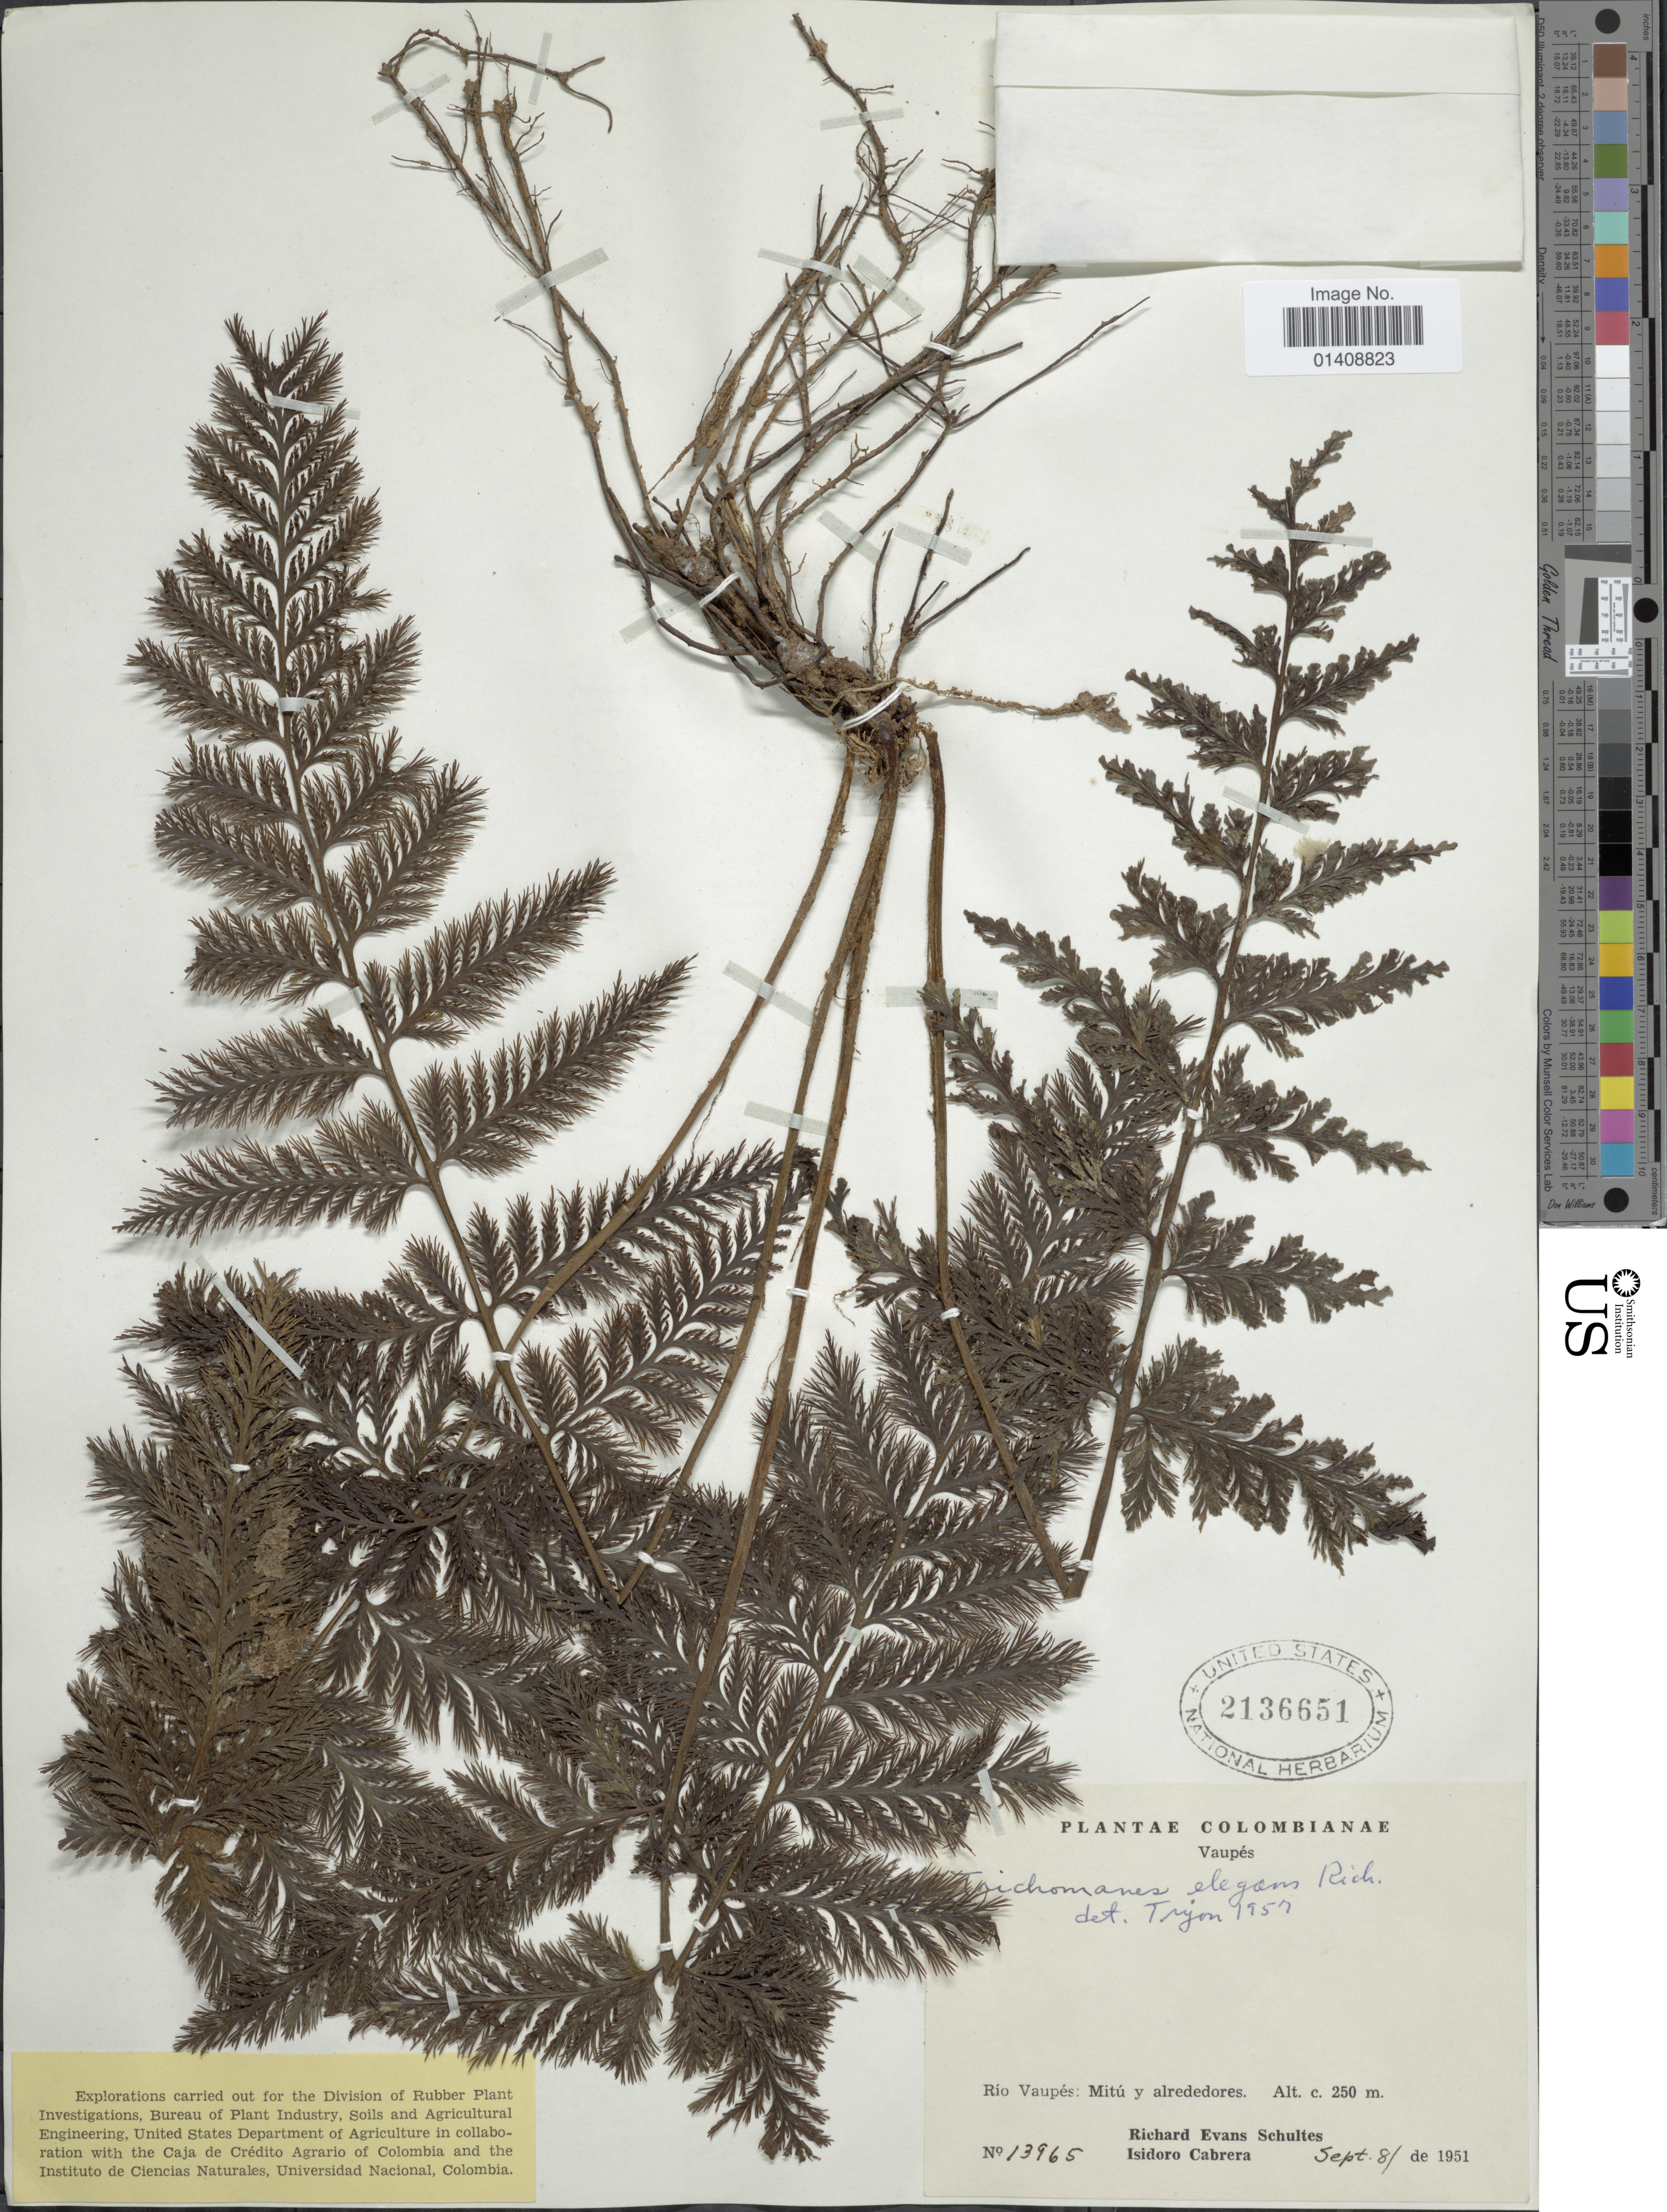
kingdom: Plantae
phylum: Tracheophyta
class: Polypodiopsida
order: Hymenophyllales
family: Hymenophyllaceae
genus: Trichomanes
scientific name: Trichomanes elegans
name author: Rich.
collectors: R. E. Schultes & I. Cabrera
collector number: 13965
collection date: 1951-09-08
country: Colombia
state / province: Vaupés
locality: Rio Vaupes: Mitu y alrededores.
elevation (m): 250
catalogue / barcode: US 2136651